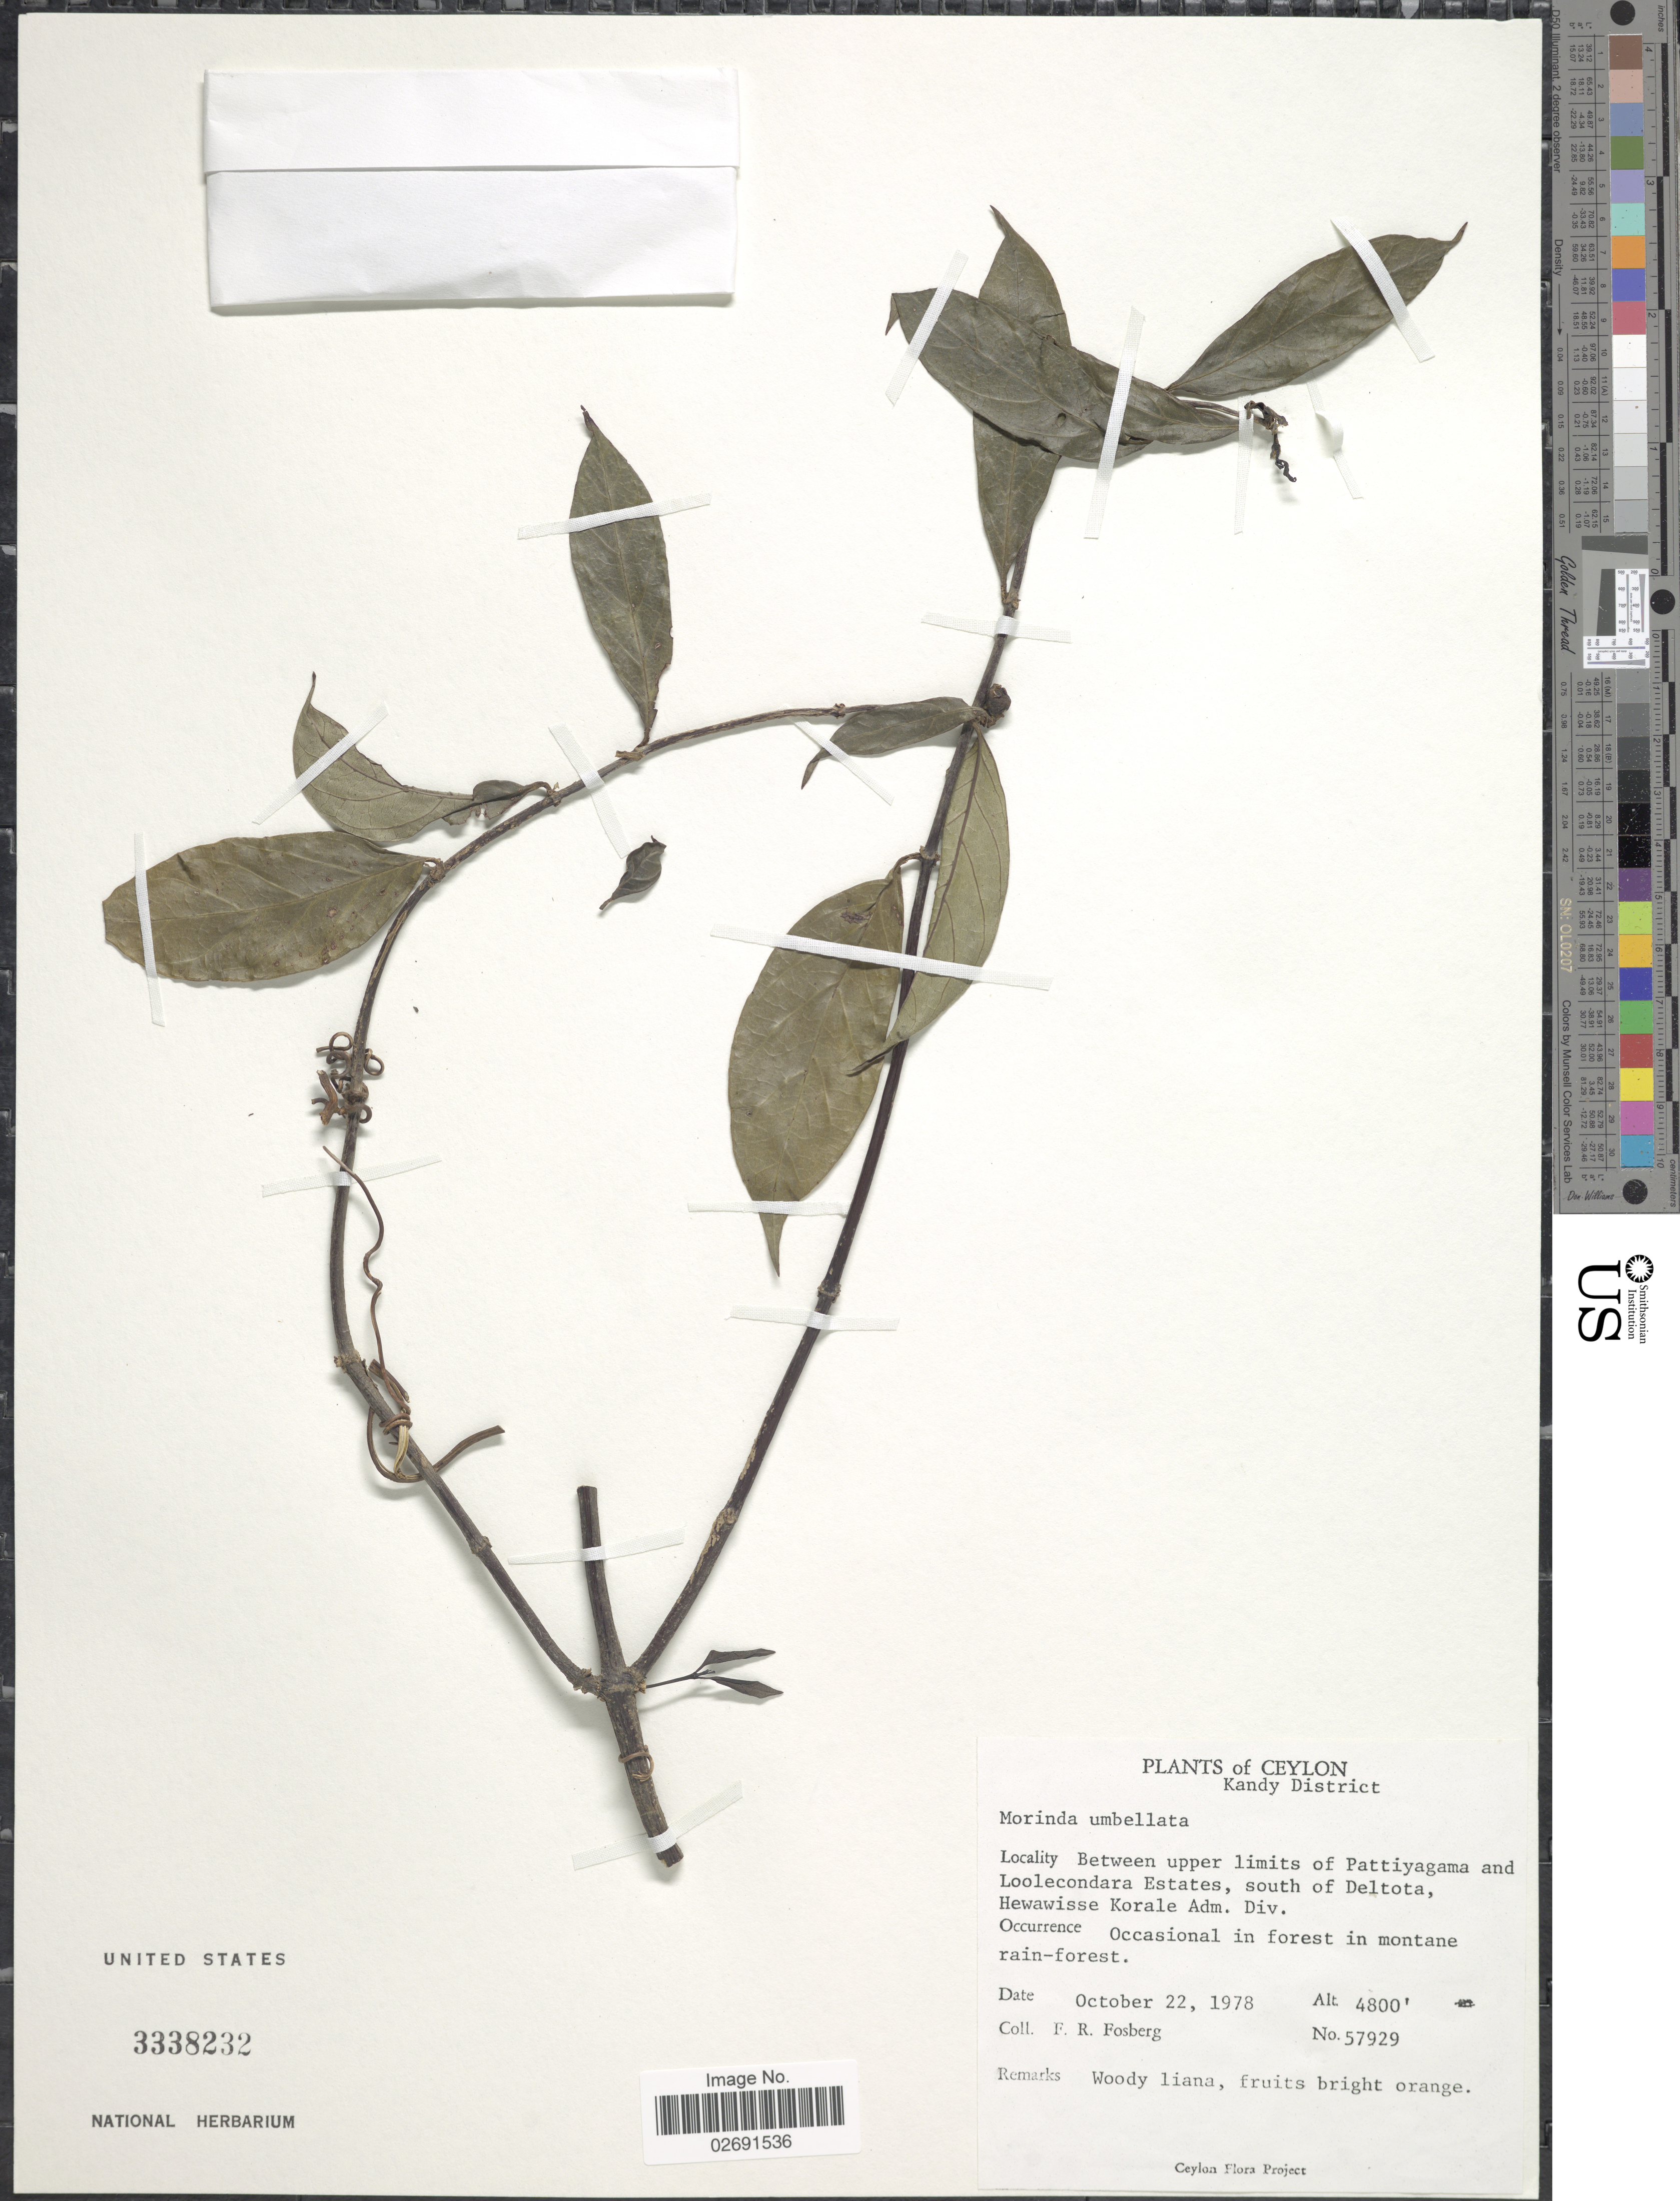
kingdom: Plantae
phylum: Tracheophyta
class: Magnoliopsida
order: Gentianales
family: Rubiaceae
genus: Gynochthodes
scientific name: Gynochthodes umbellata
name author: (L.) Razafim. & B. Bremer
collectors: F. R. Fosberg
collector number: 57929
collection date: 1978-10-22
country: Sri Lanka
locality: Ceylon, Kandy District, between upper limits of Pattiyagama and Loolecondara Estates, south of Deltota, Hewawisse Korale Adm. Div.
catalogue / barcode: US 3338232